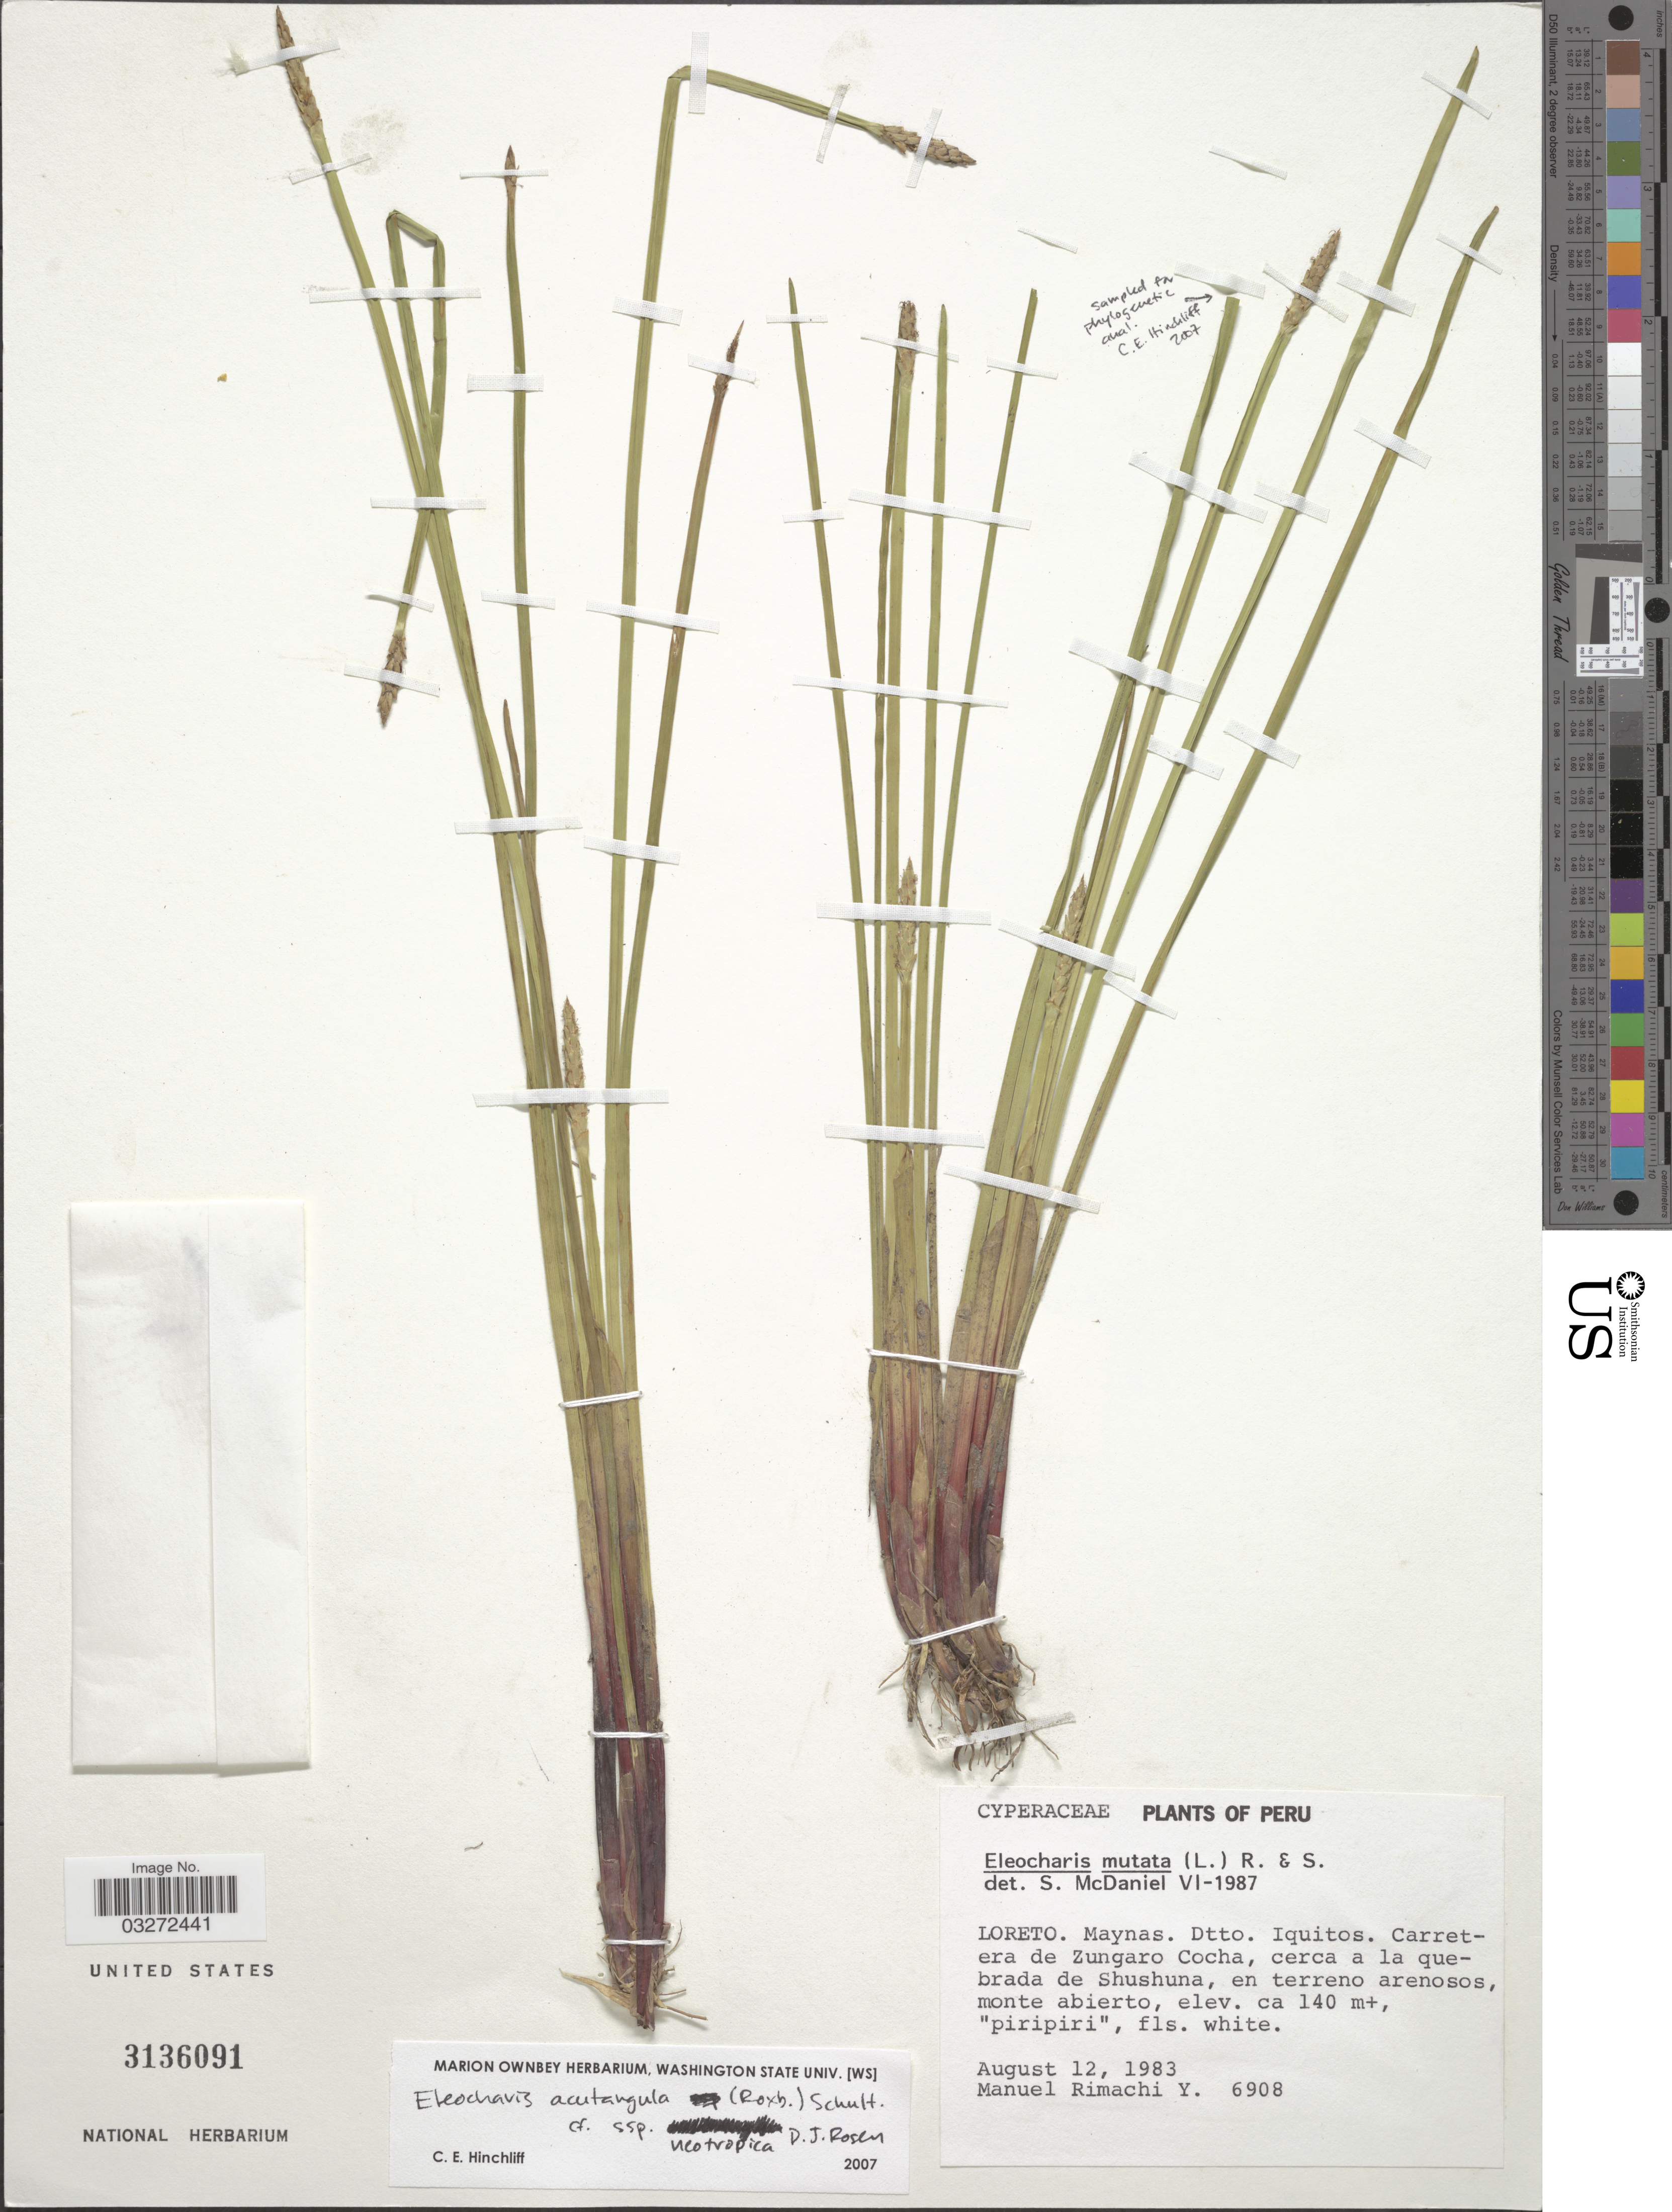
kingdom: Plantae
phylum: Tracheophyta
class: Liliopsida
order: Poales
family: Cyperaceae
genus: Eleocharis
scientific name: Eleocharis acutangula subsp. neotropica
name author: D.J. Rosen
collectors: M. Rimachi Y.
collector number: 6908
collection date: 1983-08-12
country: Peru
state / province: Loreto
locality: Maynas. Dtto. Iquitos. Carretera de Zungaro Cocha, cerca a la quebrada de Shushuna.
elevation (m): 140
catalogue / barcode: US 3136091